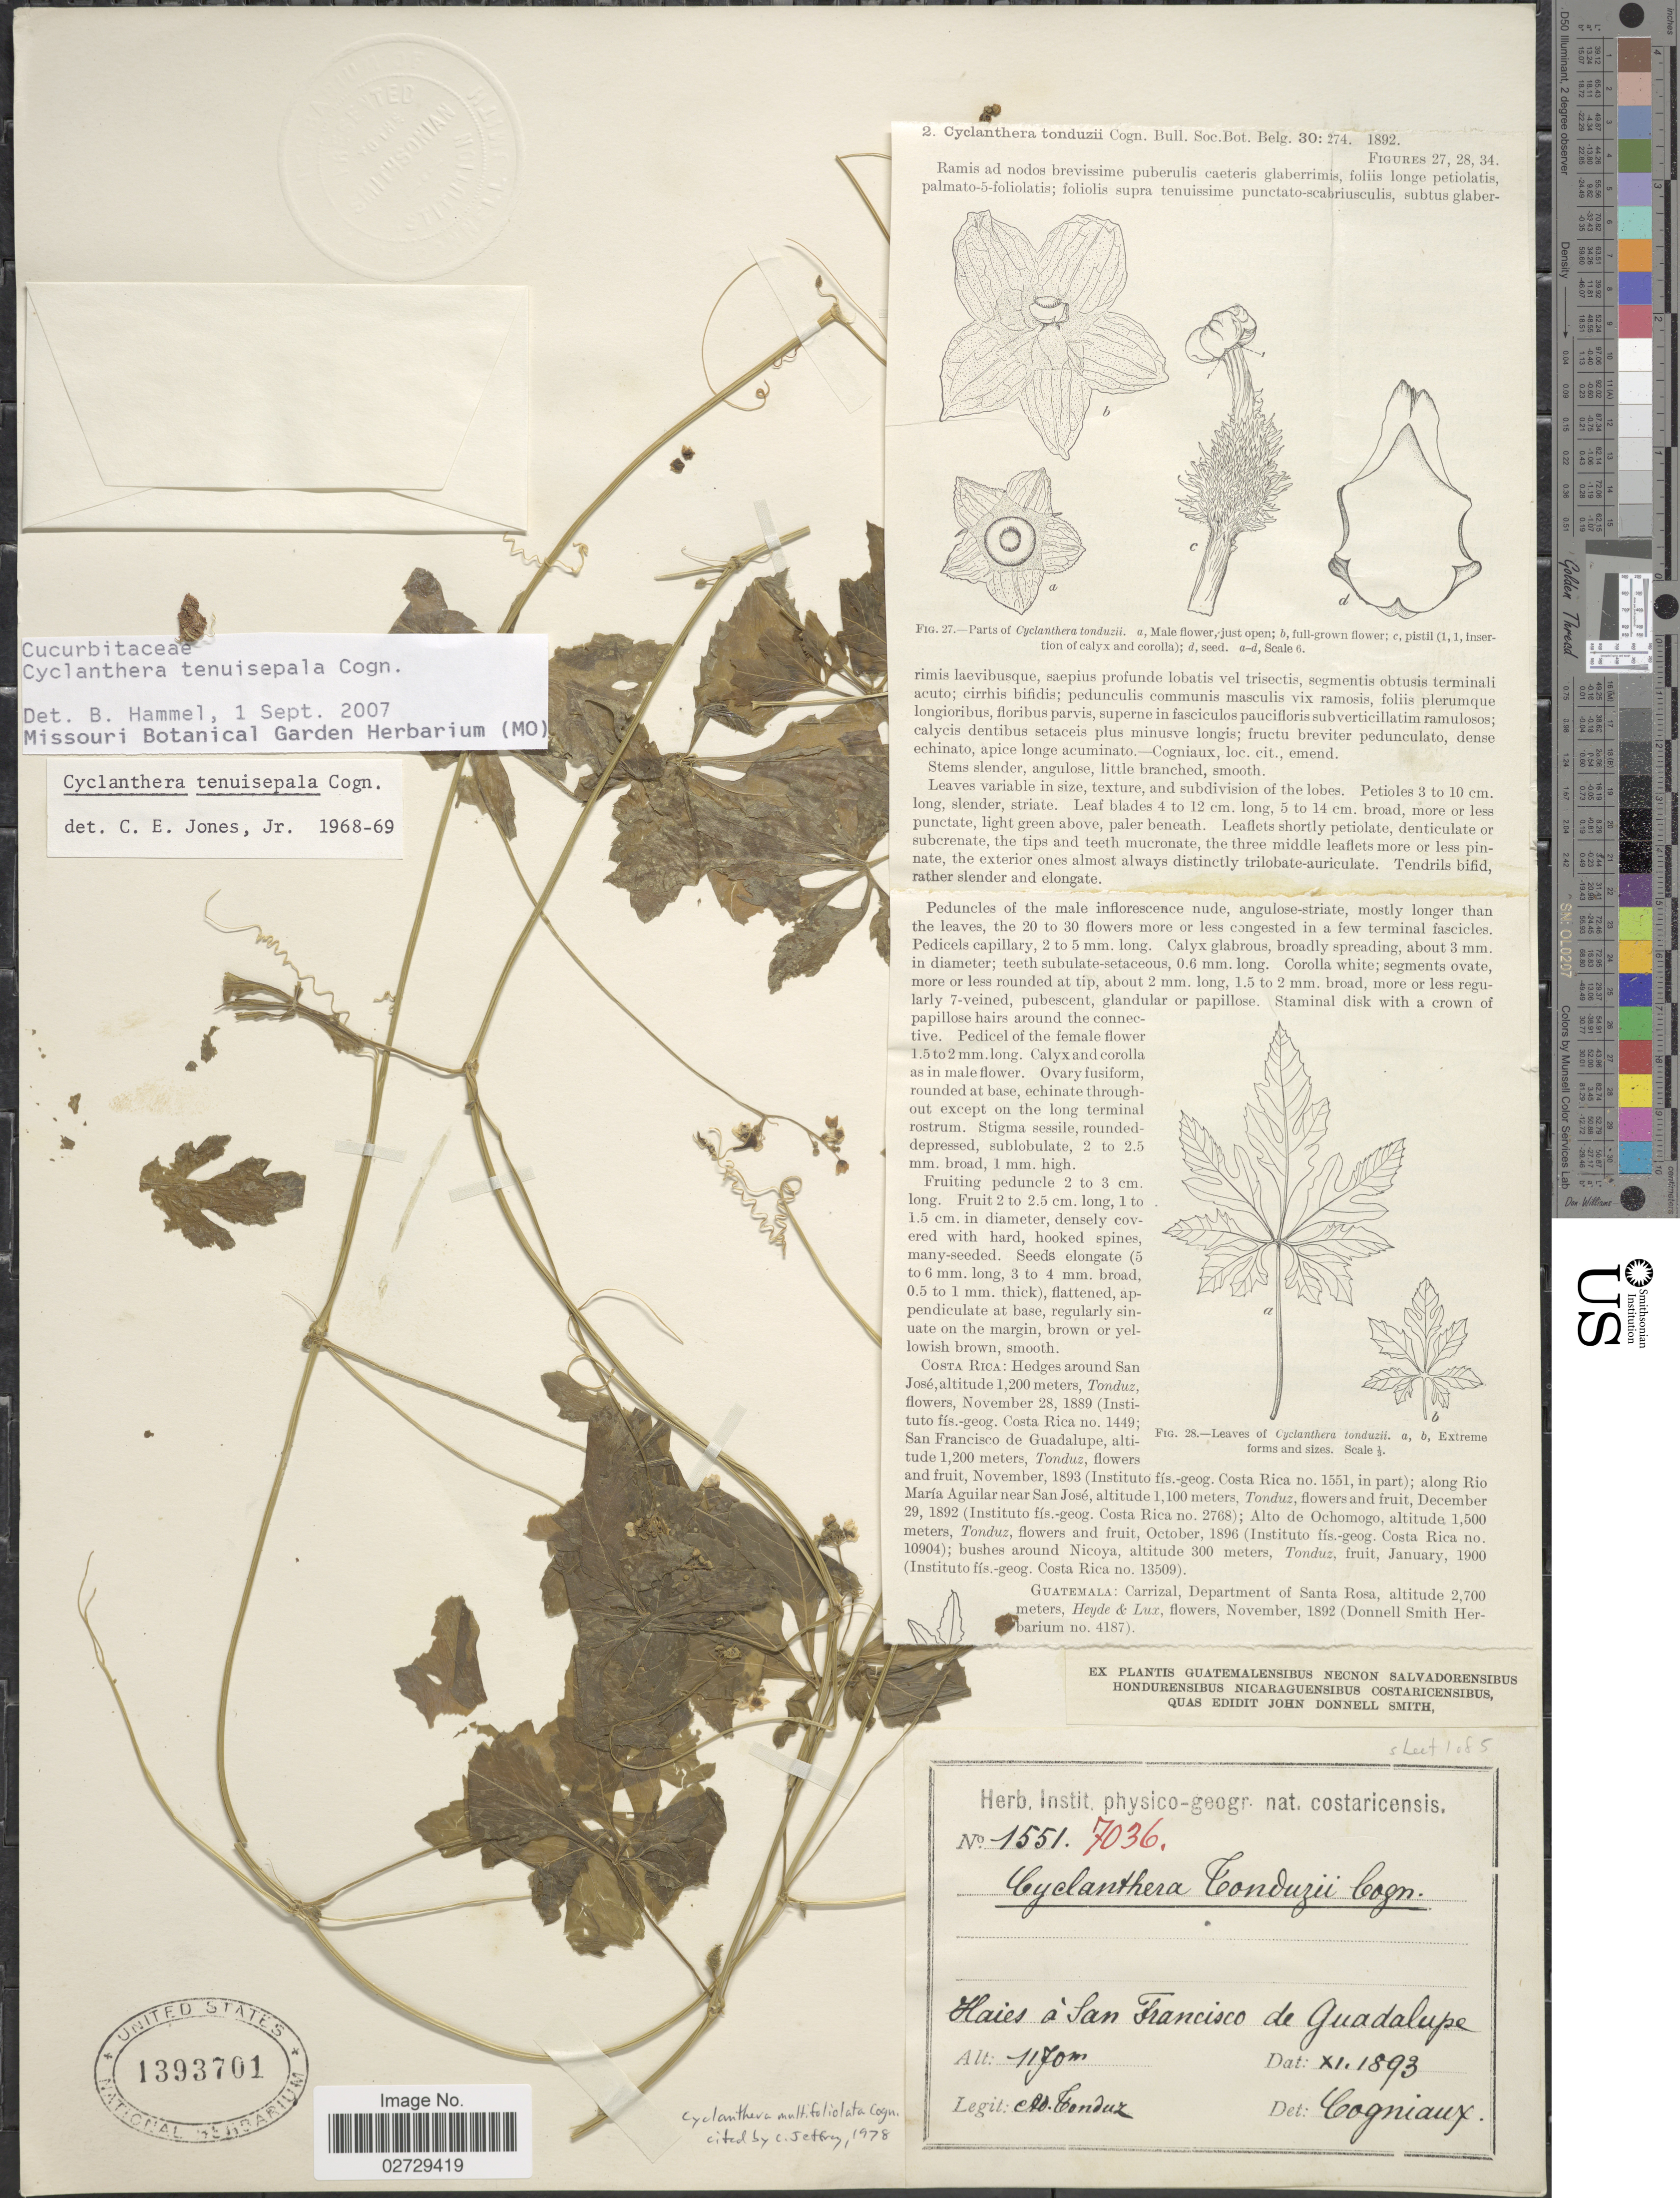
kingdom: Plantae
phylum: Tracheophyta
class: Magnoliopsida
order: Cucurbitales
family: Cucurbitaceae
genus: Cyclanthera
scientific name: Cyclanthera tenuisepala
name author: Cogn.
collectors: A. Tonduz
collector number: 1551/7036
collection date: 1893-11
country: Costa Rica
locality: Haies a San Francisco de Guadalupe.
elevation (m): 1170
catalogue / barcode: US 1393701